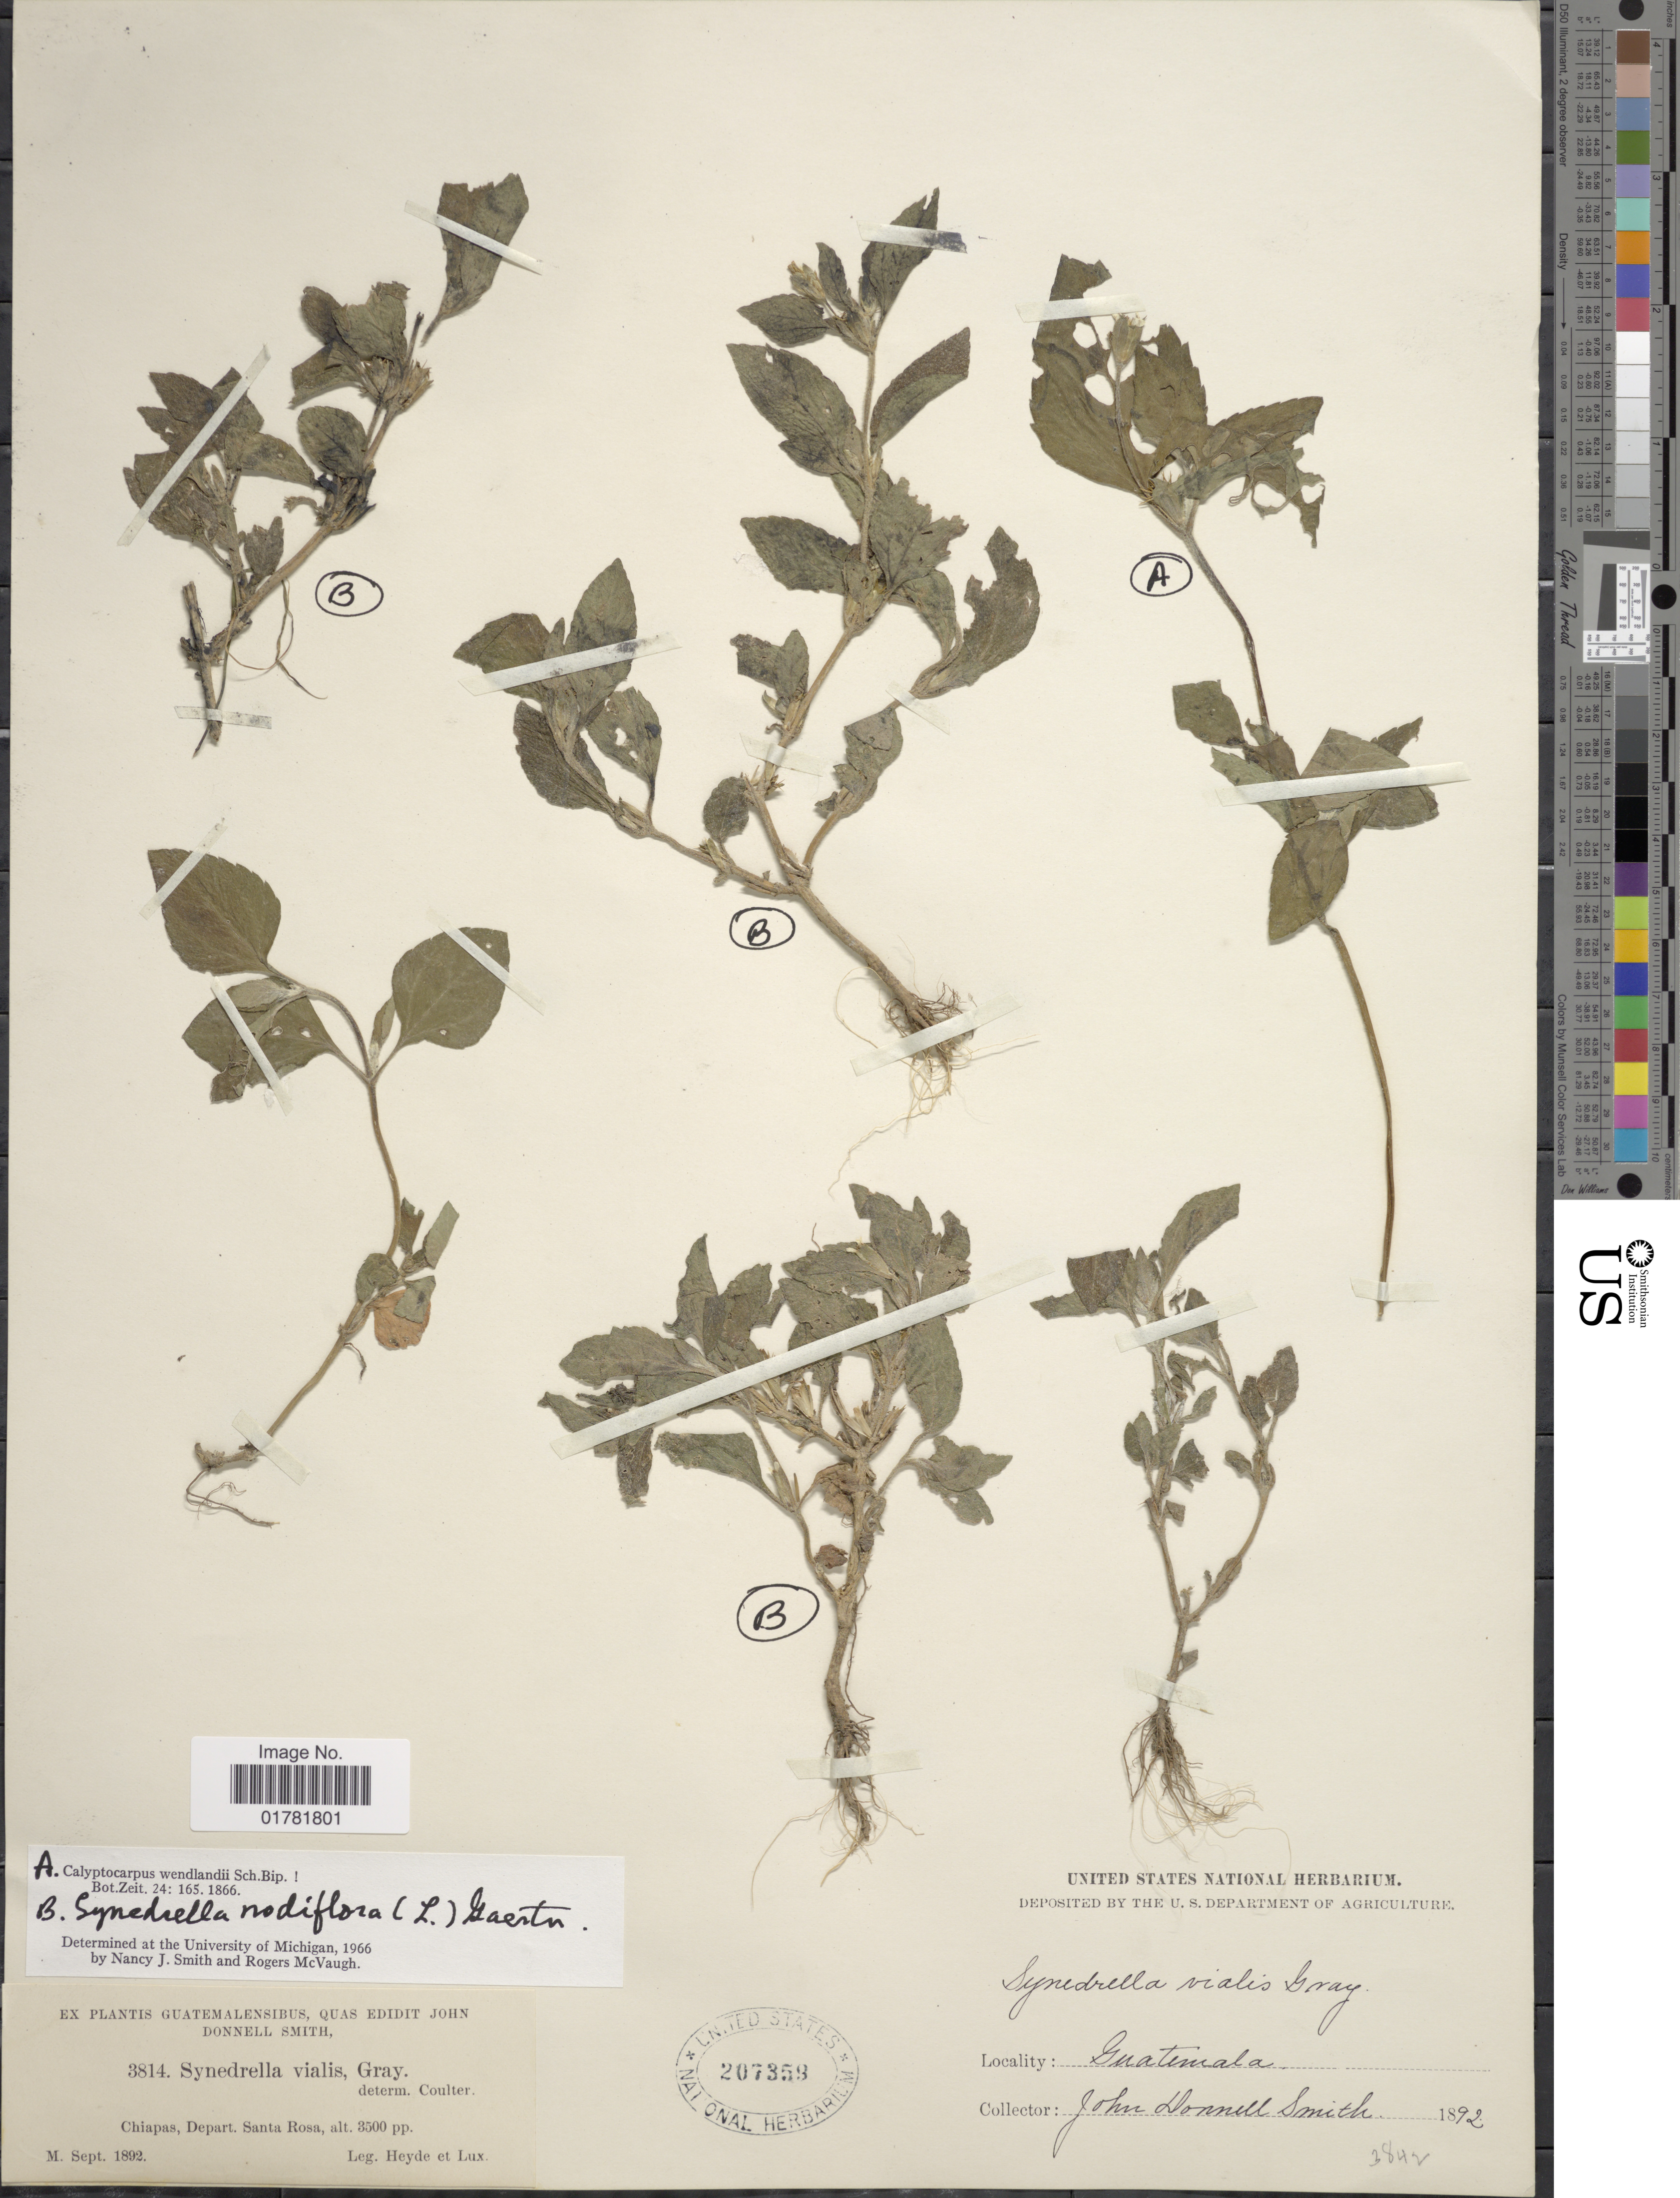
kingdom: Plantae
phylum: Tracheophyta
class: Magnoliopsida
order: Asterales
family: Asteraceae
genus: Calyptocarpus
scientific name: Calyptocarpus wendlandii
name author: Sch. Bip.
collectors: Heyde, Lux & J. Donnell Smith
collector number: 3814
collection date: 1892-09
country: Guatemala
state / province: Santa Rosa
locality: Chiapas, Depart Santa Rosa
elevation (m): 1067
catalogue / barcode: US 207353